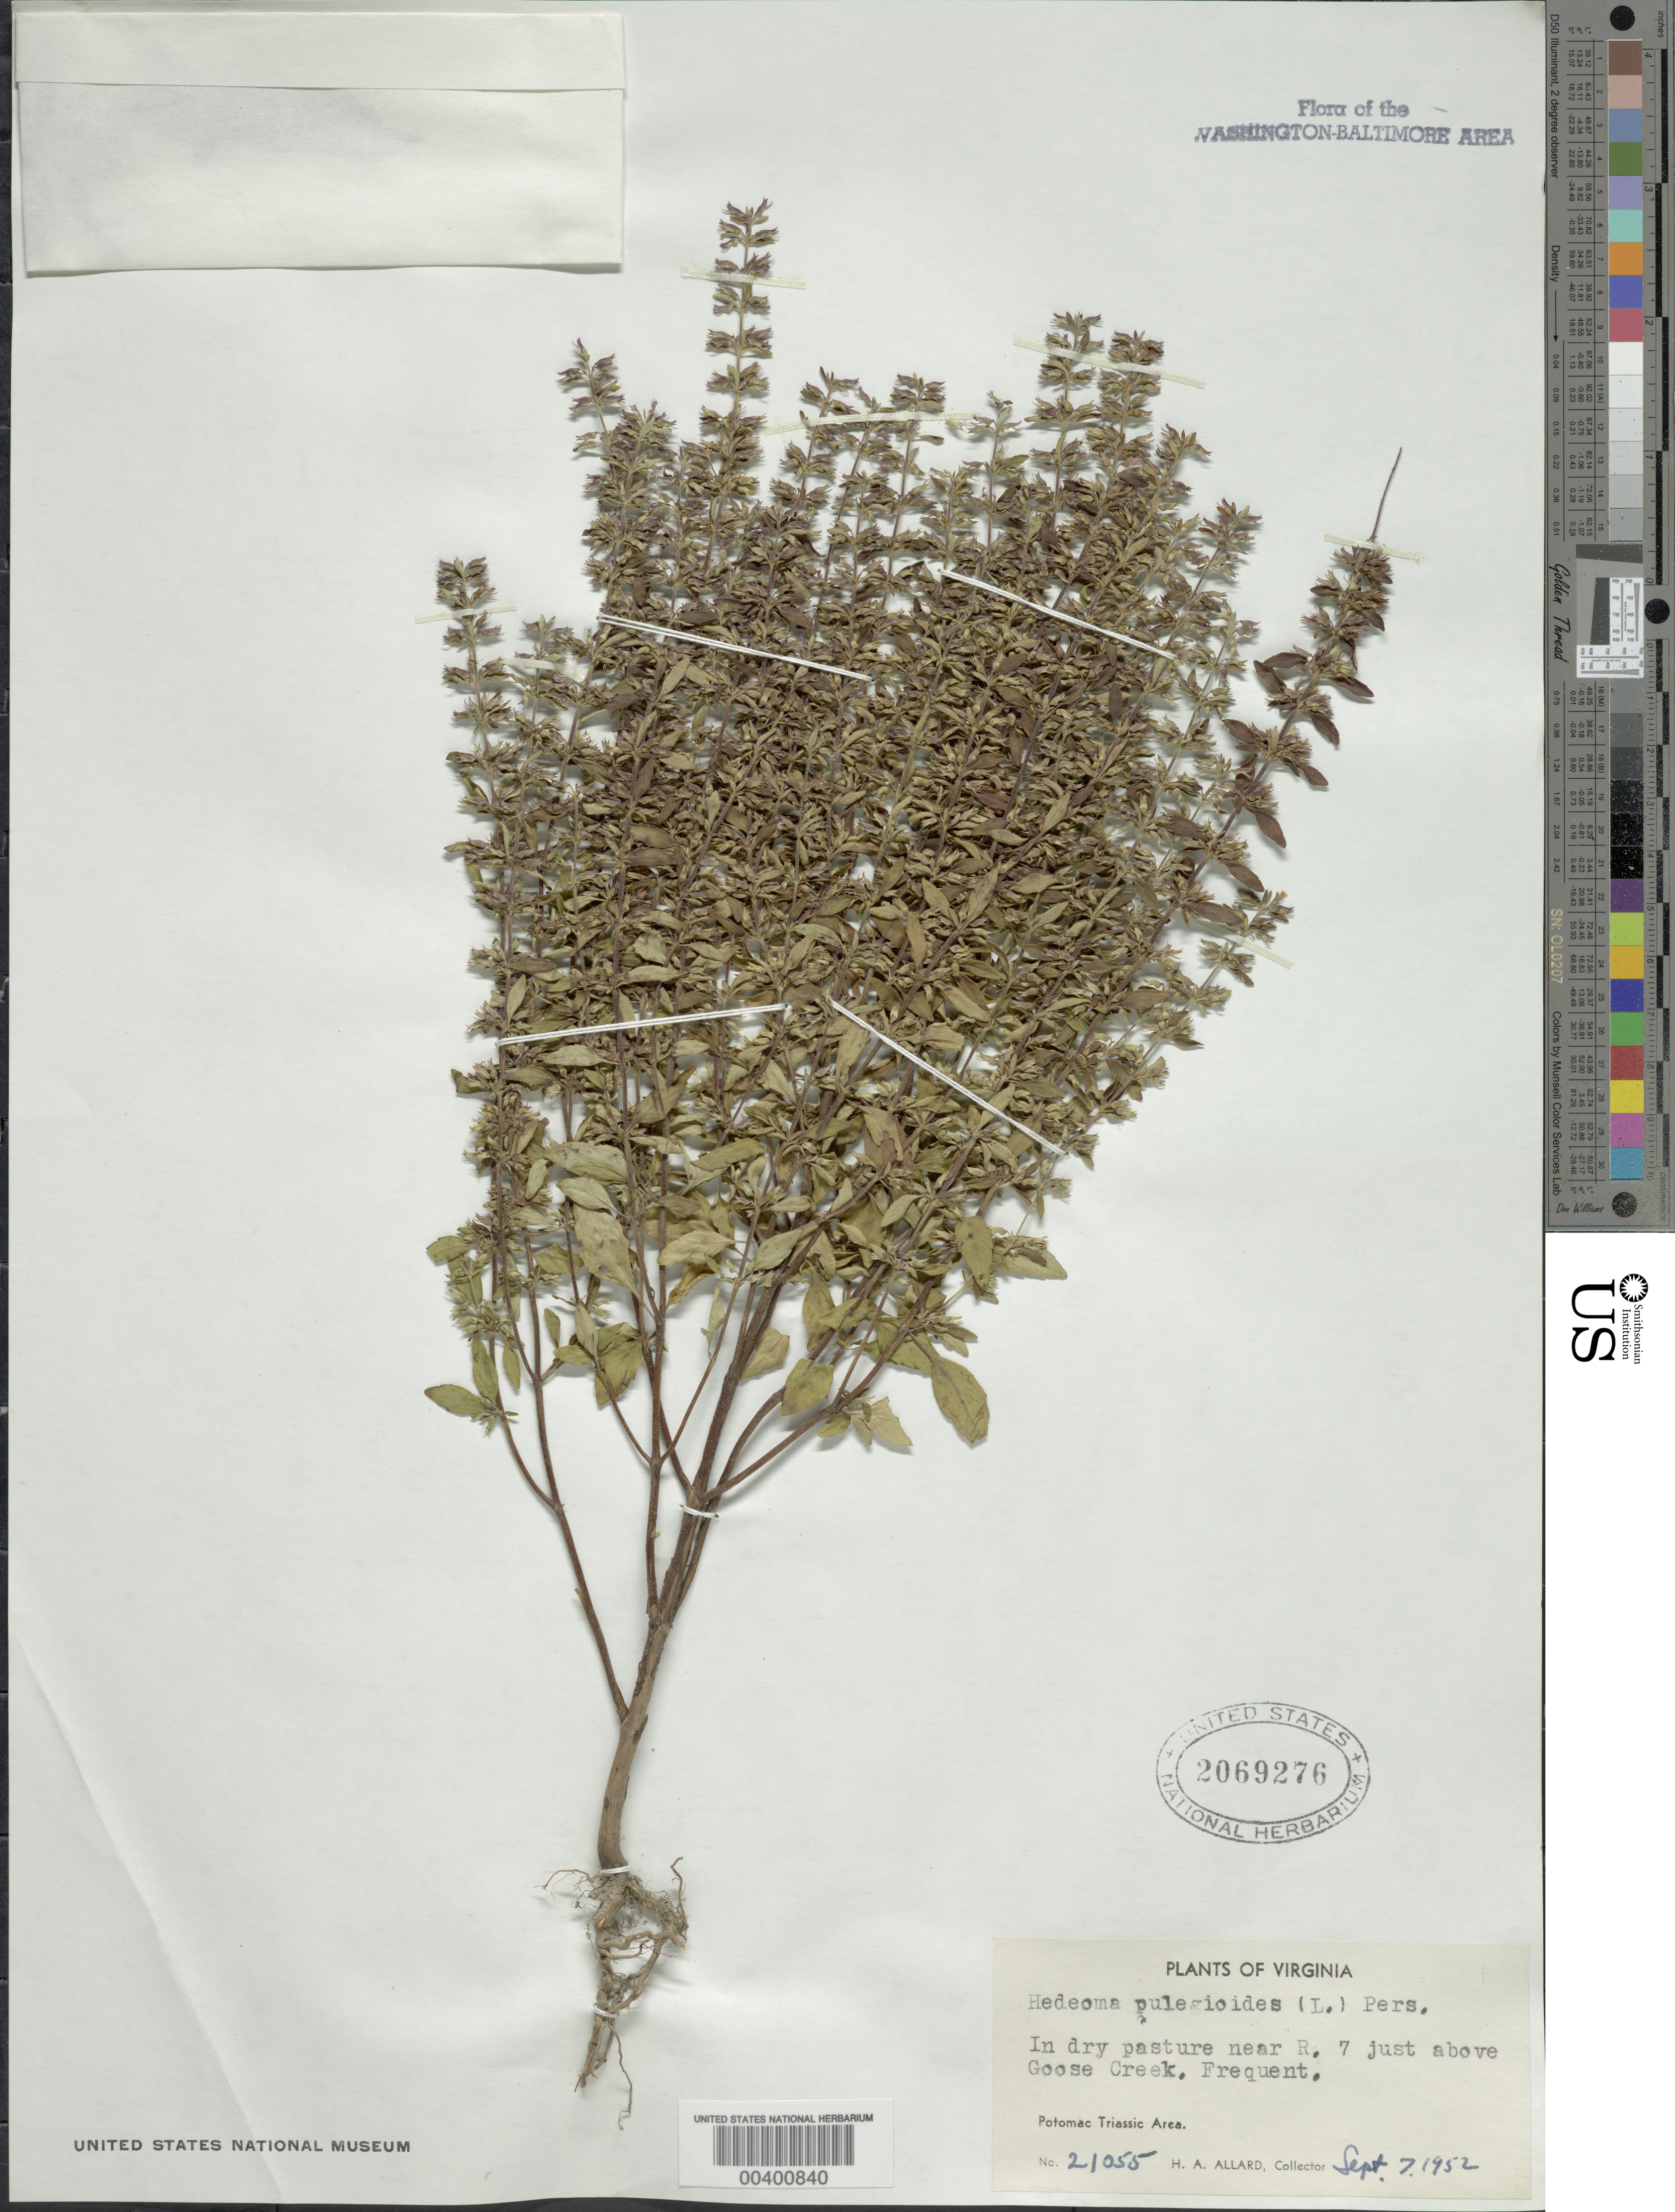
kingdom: Plantae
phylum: Tracheophyta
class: Magnoliopsida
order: Lamiales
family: Lamiaceae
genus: Hedeoma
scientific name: Hedeoma pulegioides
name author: (L.) Pers.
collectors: H. A. Allard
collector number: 21055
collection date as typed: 07 Sep 1952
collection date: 1952-09-07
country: United States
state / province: Virginia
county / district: Loudoun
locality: Near Route 7 above Goose Creek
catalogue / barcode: US 2069276